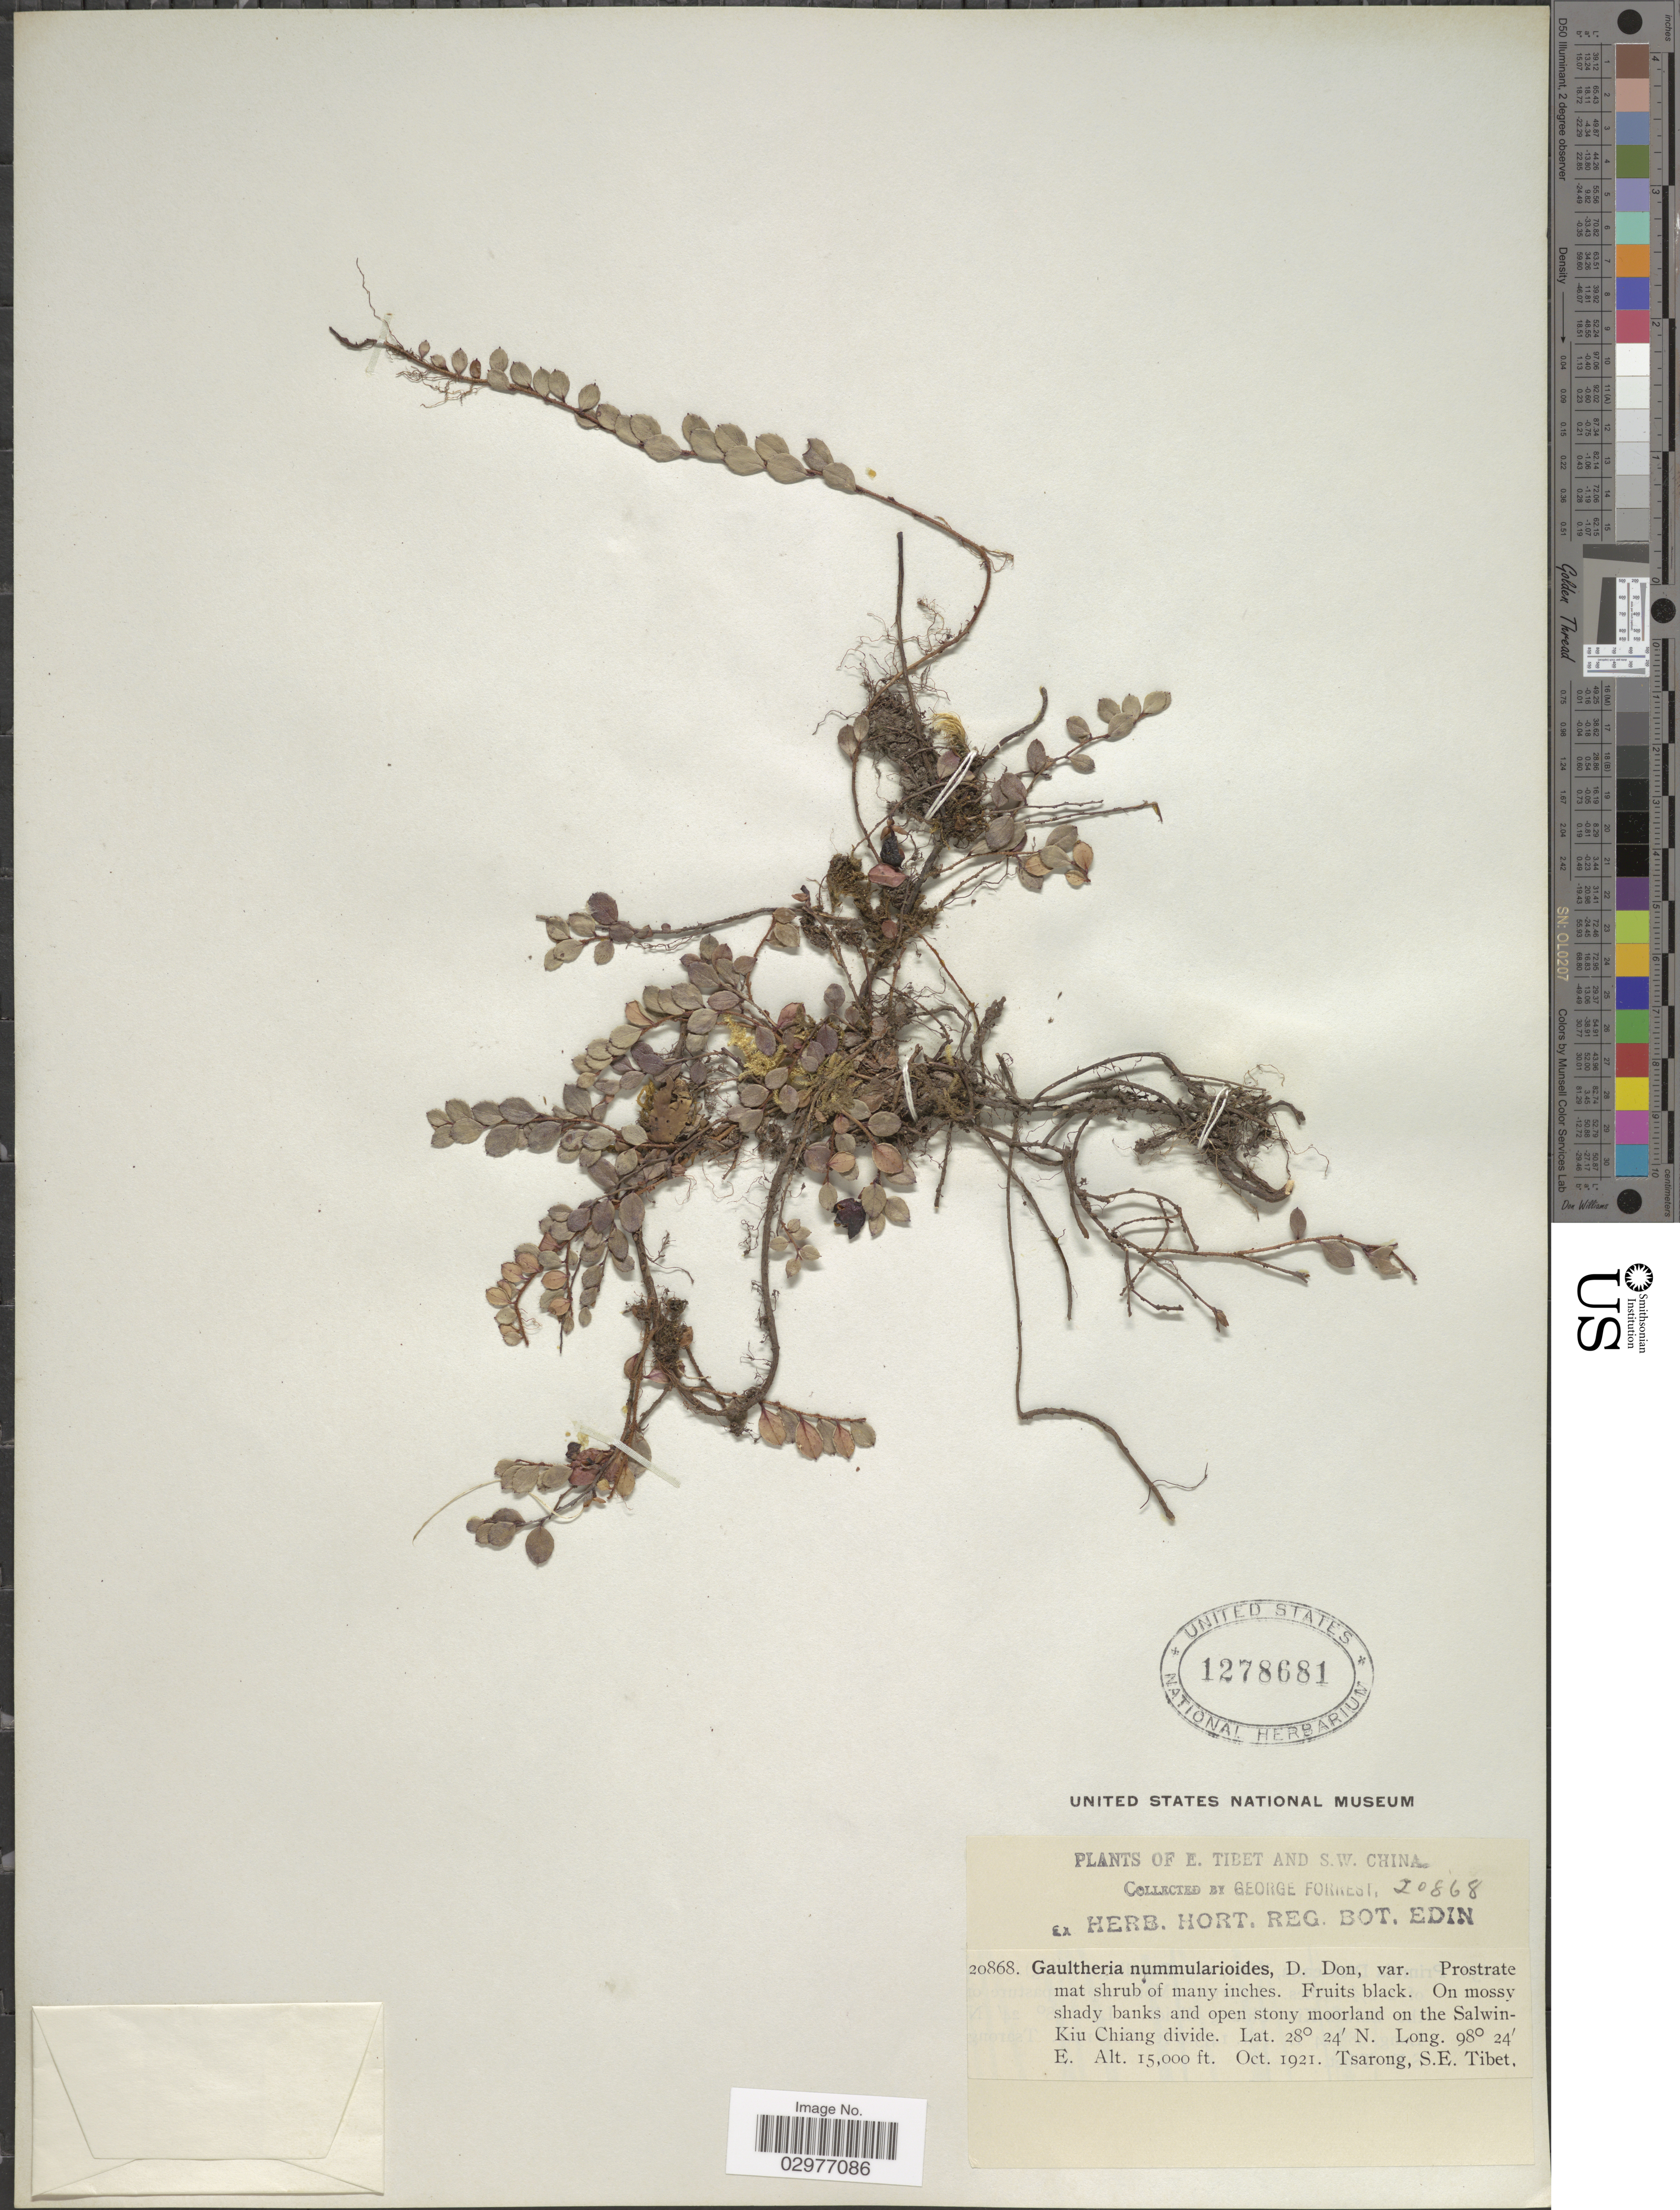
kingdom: Plantae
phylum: Tracheophyta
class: Magnoliopsida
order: Ericales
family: Ericaceae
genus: Gaultheria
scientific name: Gaultheria nummularioides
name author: G. Don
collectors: G. Forrest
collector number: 20868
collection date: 1921-10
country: China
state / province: Xizang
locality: E. Tibet and S.W. China. On mossy shady banks and open stony moorland on the Salwin-Kiu Chiang divide.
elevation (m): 4572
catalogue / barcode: US 1278681